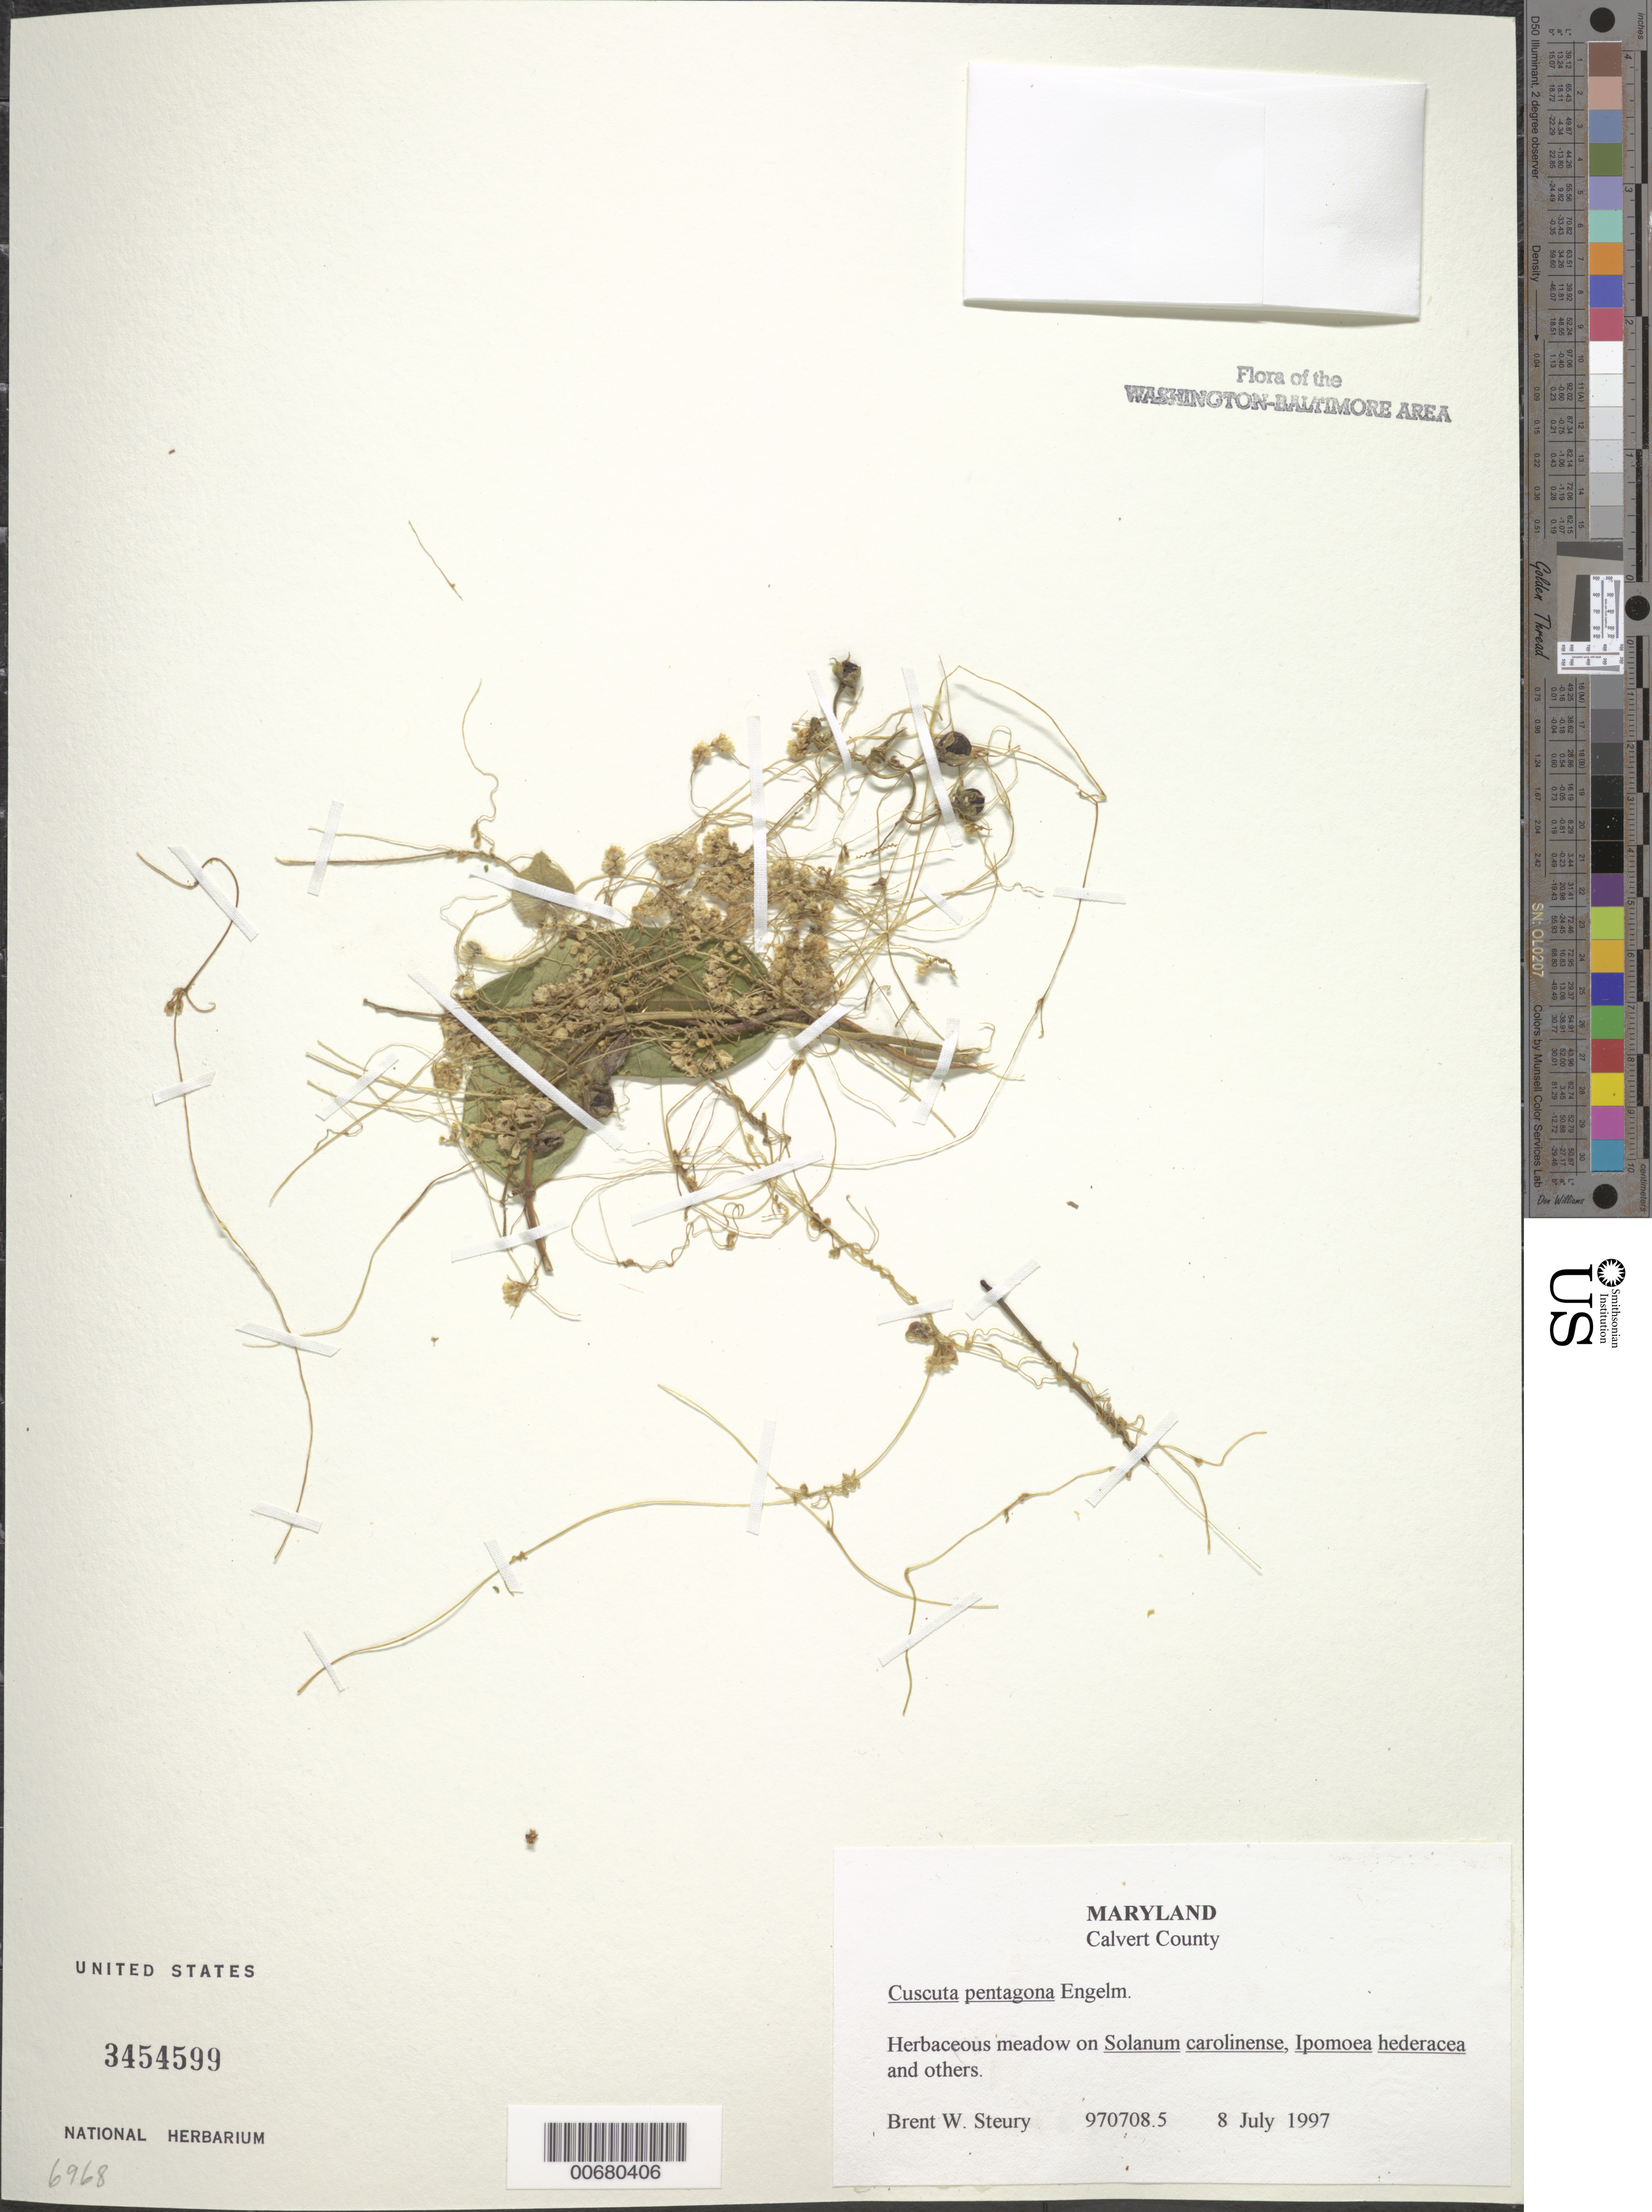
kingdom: Plantae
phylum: Tracheophyta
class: Magnoliopsida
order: Solanales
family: Convolvulaceae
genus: Cuscuta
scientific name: Cuscuta pentagona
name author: Engelm.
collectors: B. Steury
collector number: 970708.5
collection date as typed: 08 Jul 1997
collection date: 1997-07-08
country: United States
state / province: Maryland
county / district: Calvert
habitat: Herbaceous meadow on Solanum carolinense, Ipomoea hederacea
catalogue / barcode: US 3454599